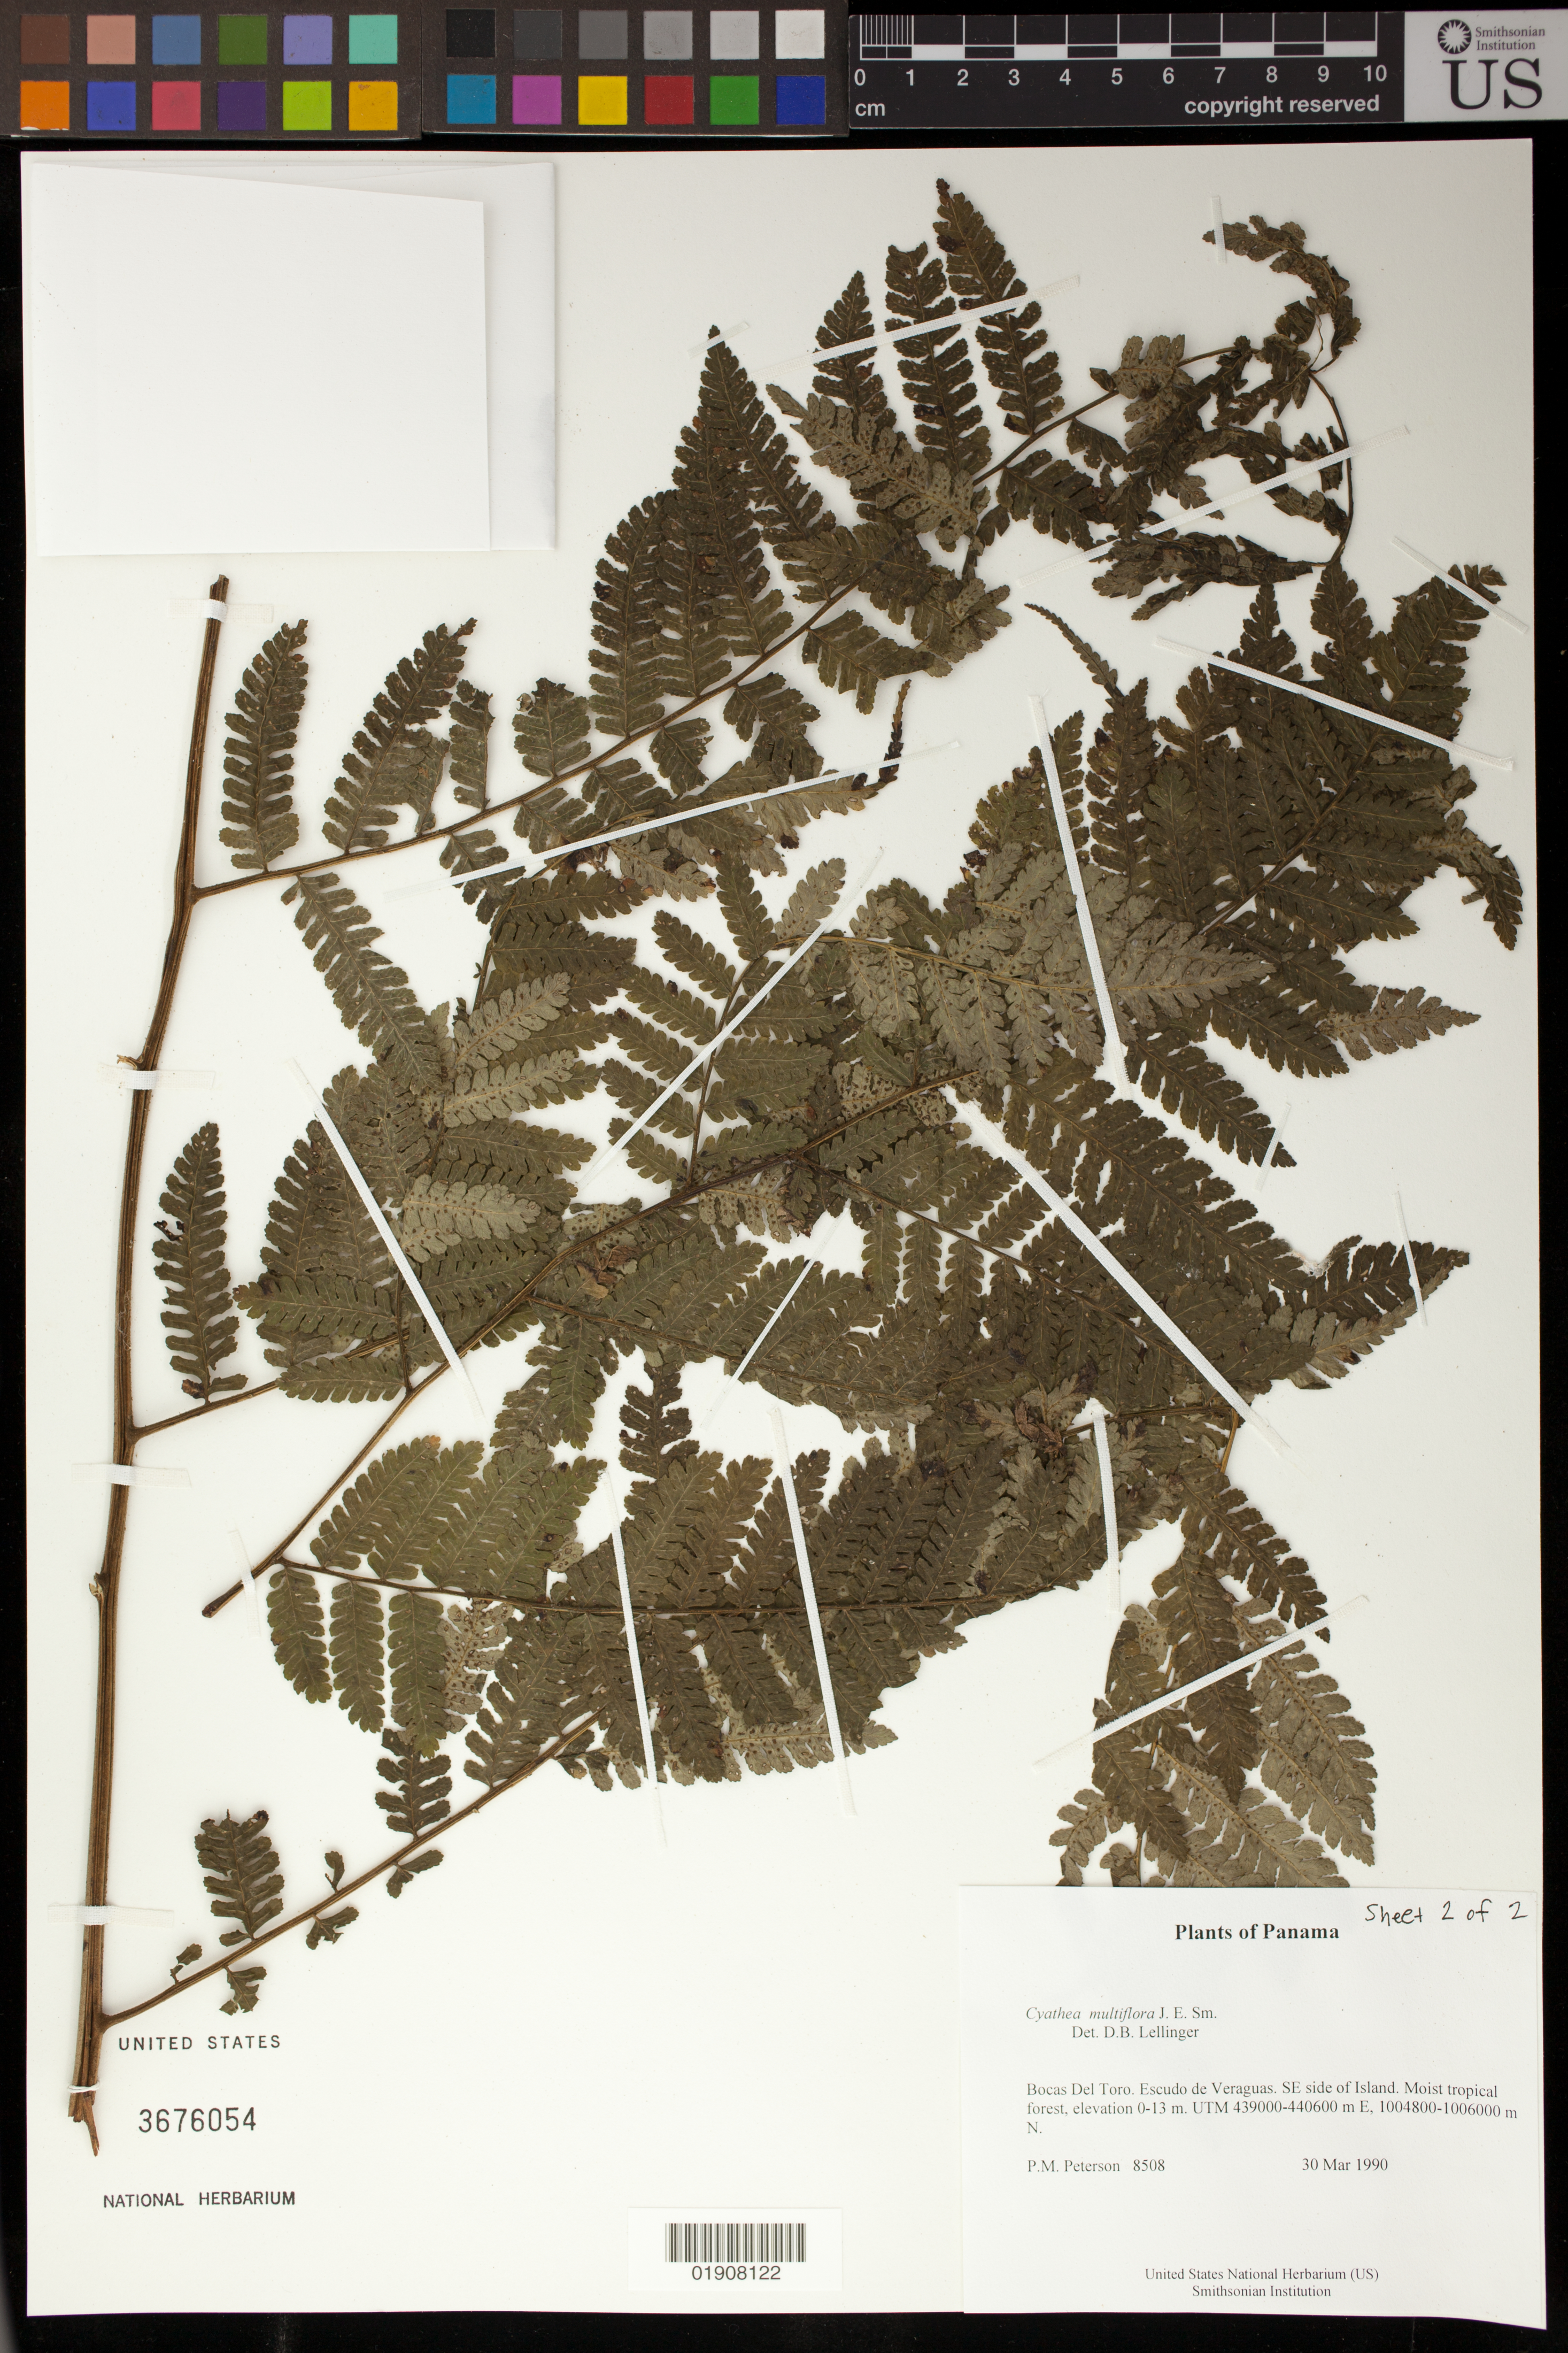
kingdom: Plantae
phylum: Tracheophyta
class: Polypodiopsida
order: Cyatheales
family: Cyatheaceae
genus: Cyathea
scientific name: Cyathea multiflora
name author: Sm.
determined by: Lellinger, David B., (BOT), Smithsonian Institution - National Museum of Natural History (UNITED STATES)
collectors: P. M. Peterson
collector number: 08508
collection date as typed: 30 Mar 1990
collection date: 1990-03-30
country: Panama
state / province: Bocas del Toro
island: Escudo de Veraguas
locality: SE side of Island.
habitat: Moist tropical forest, UTM 439000-440600 m E. to 1004800-1006000 m N.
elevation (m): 0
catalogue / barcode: US 3676054